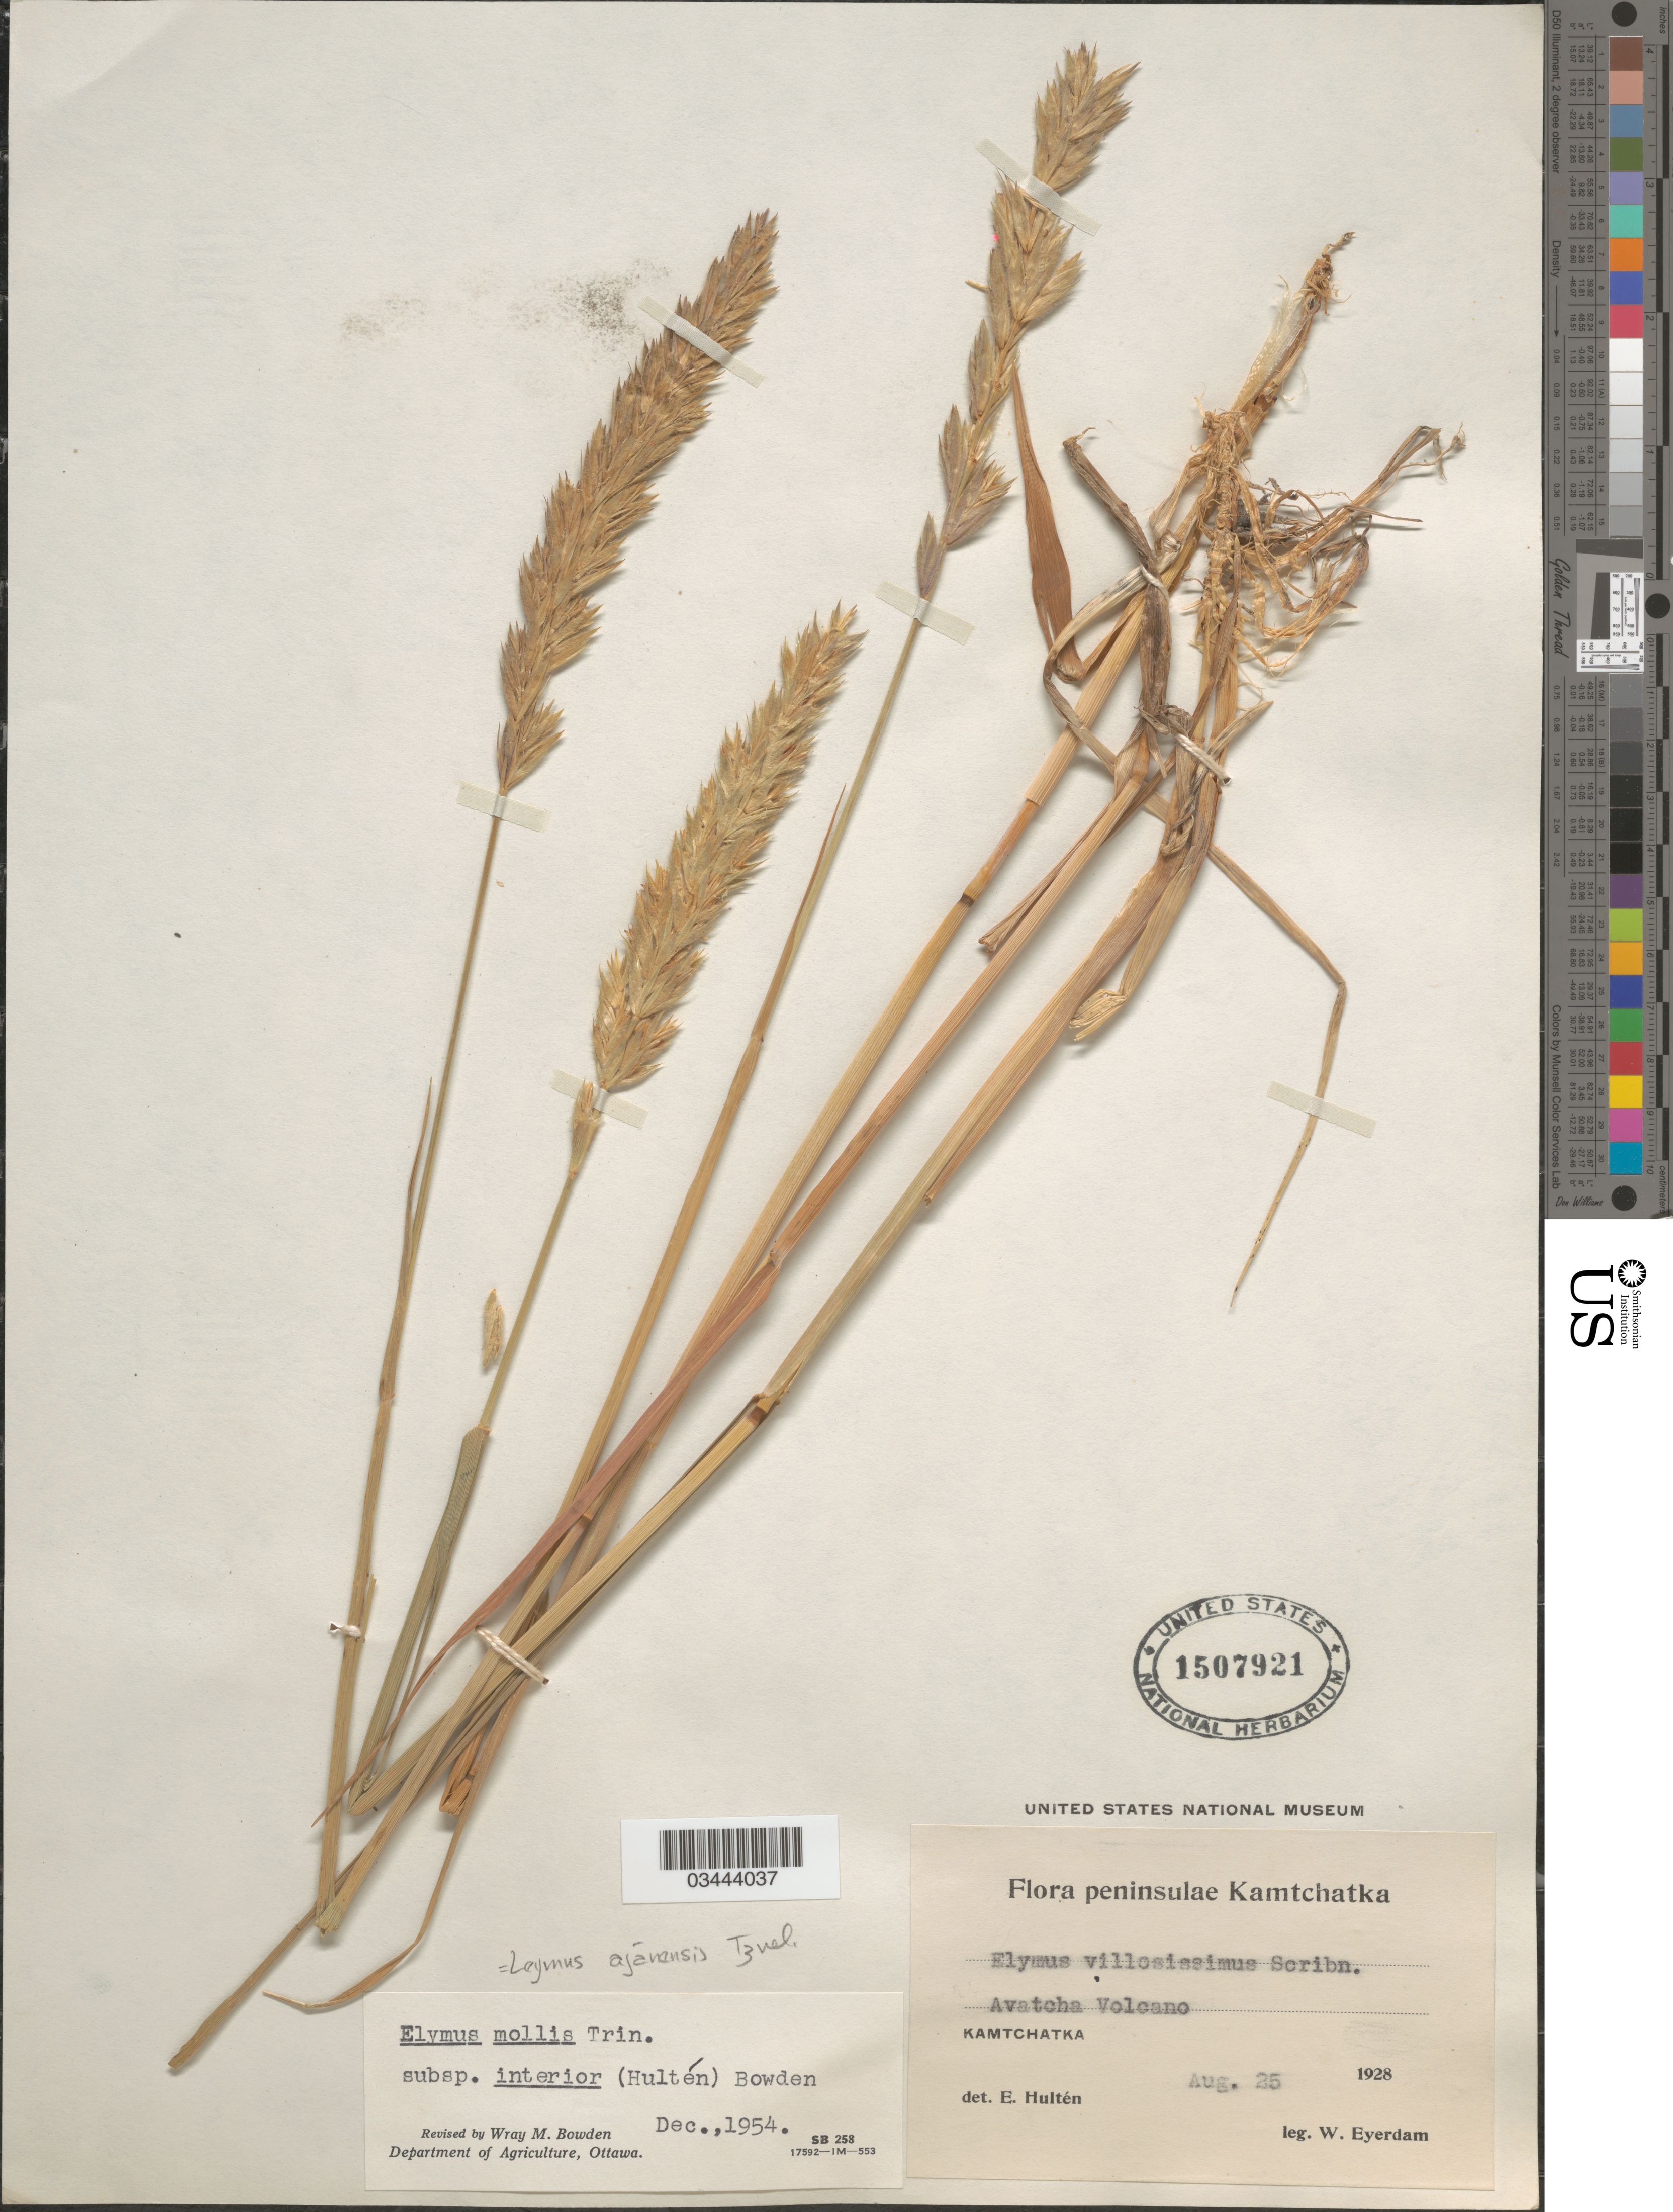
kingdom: Plantae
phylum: Tracheophyta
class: Liliopsida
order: Poales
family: Poaceae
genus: Leymus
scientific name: Leymus ajanensis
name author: (V.N. Vassil.) Tzvelev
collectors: W. J. Eyerdam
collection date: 1928-08-25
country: Russian Federation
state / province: Kamchatka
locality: Peninsulae Kamtchatka. Avatcha Volcano.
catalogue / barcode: US 1507921